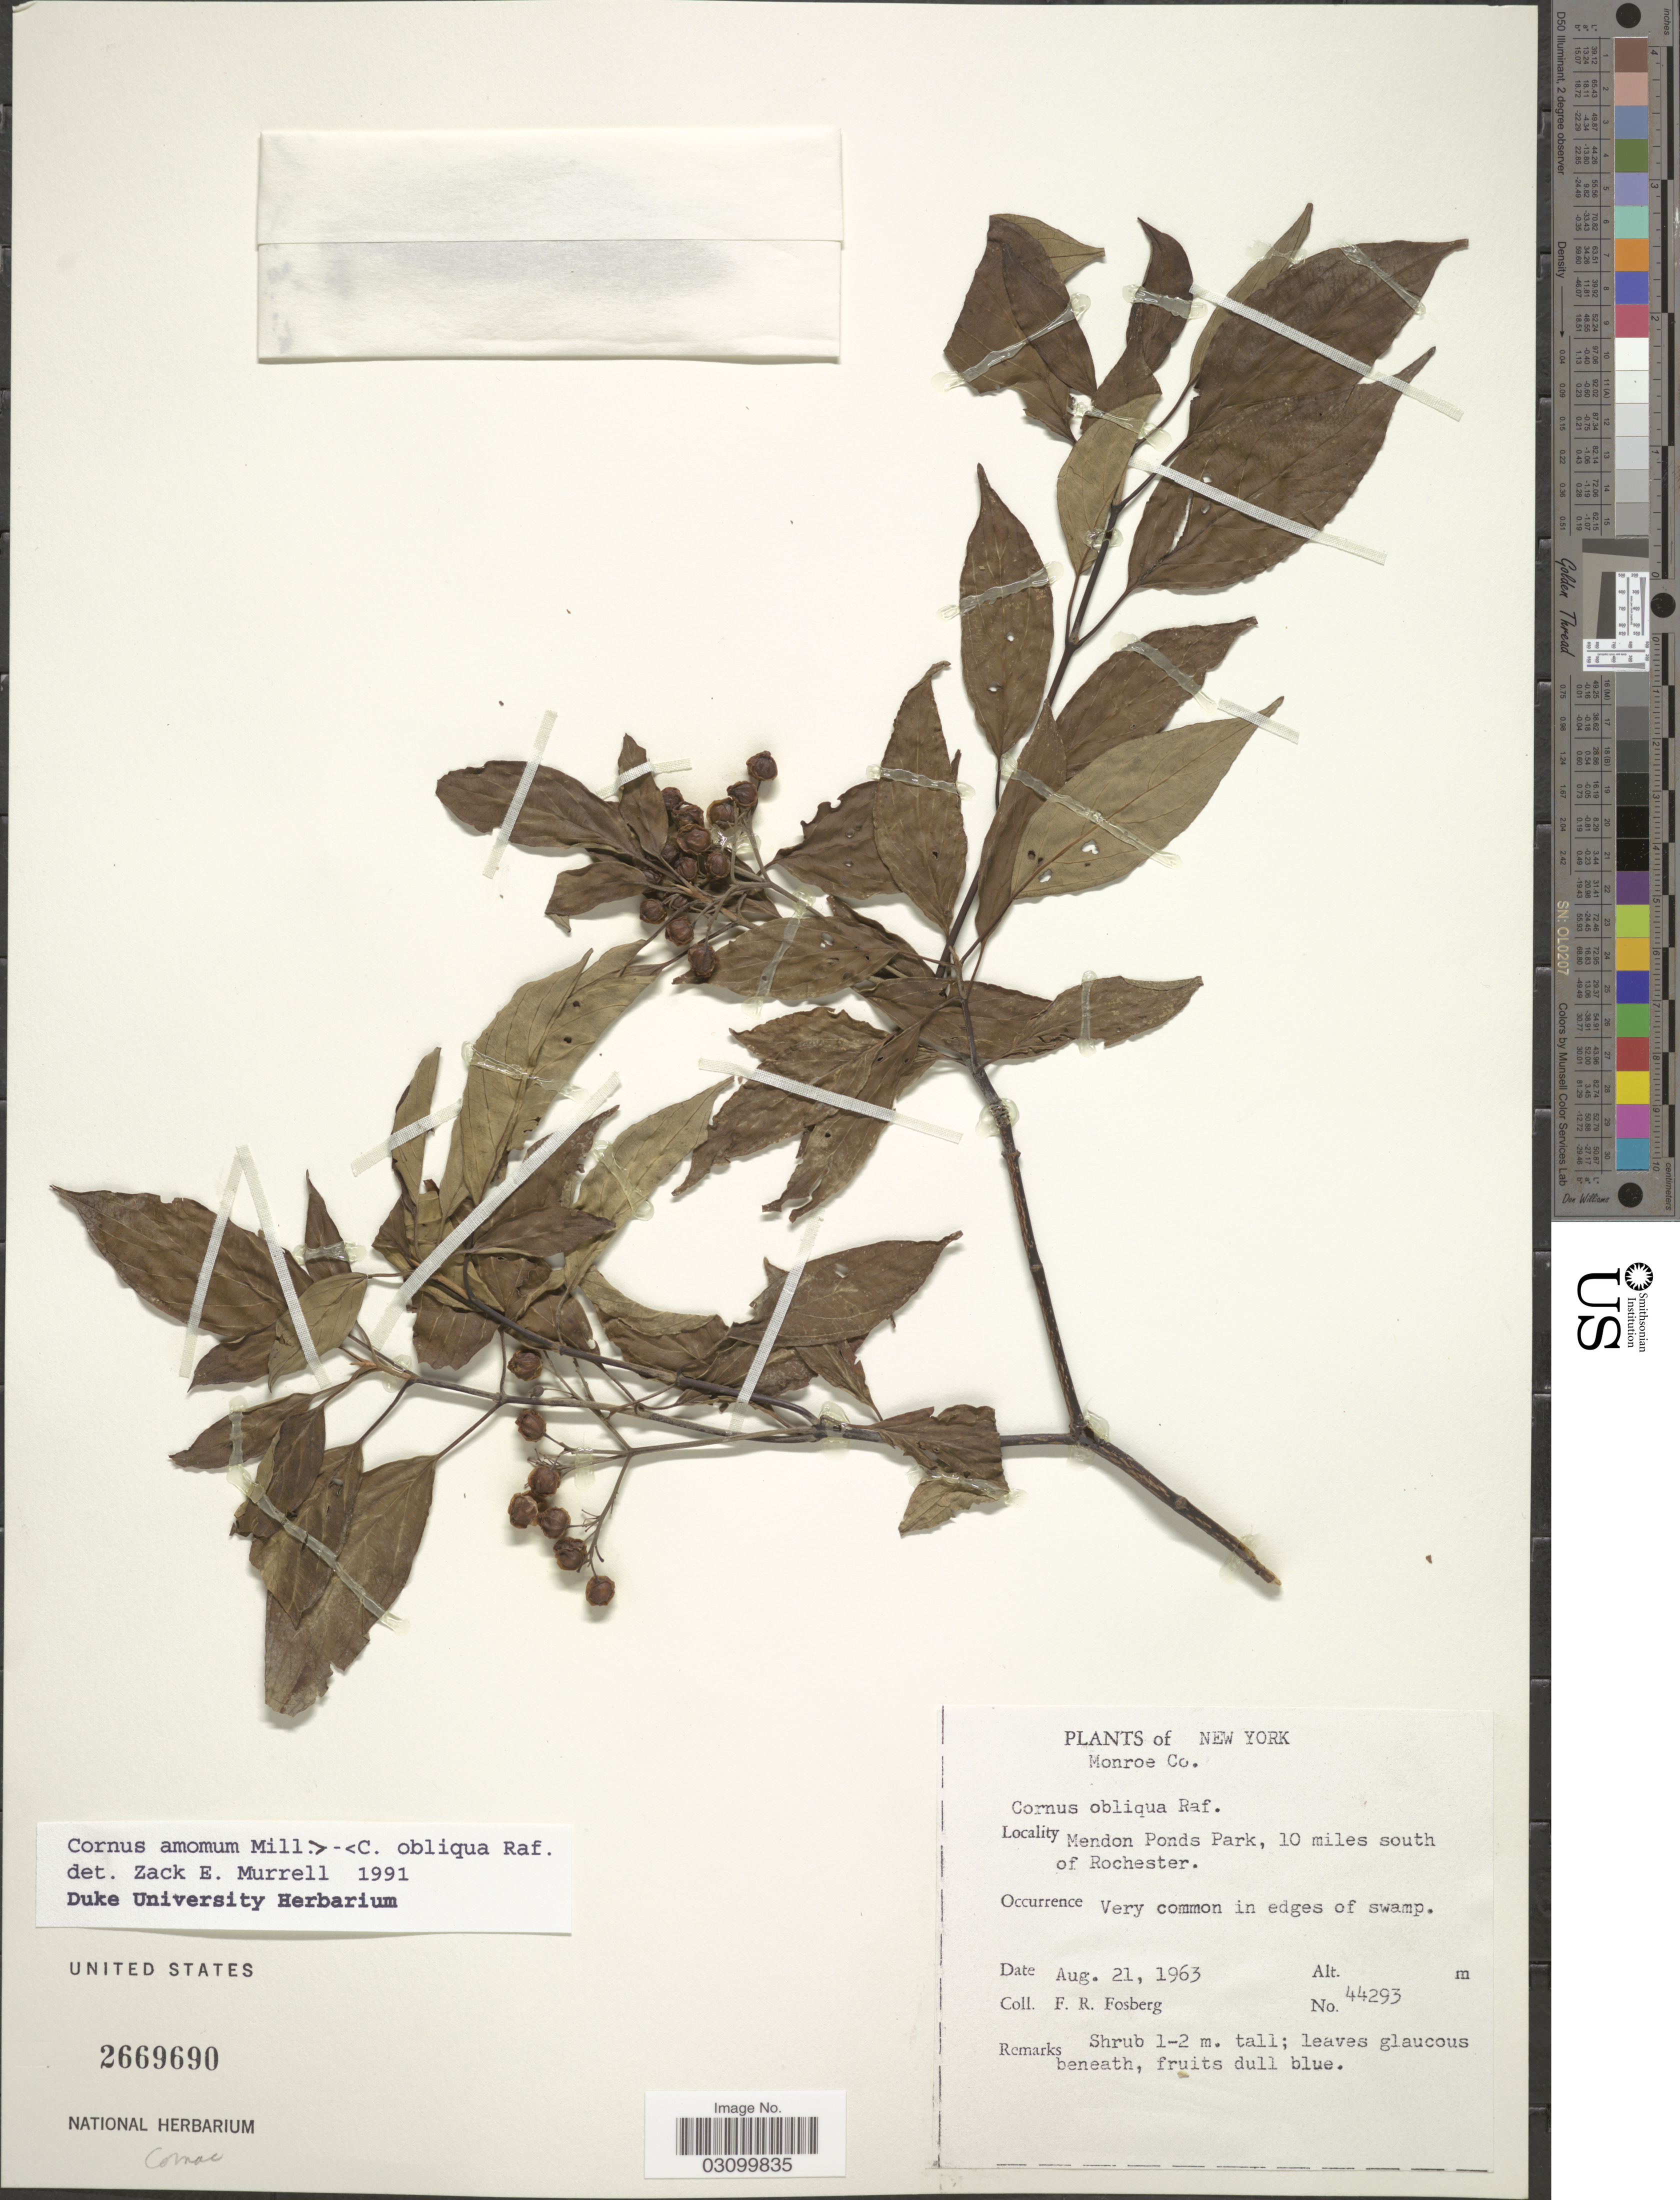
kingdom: Plantae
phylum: Tracheophyta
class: Magnoliopsida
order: Cornales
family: Cornaceae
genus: Cornus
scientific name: Cornus obliqua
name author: Raf.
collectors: F. R. Fosberg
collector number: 44293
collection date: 1963-08-21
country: United States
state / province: New York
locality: Monroe Co. Mendon Ponds Park, 10 miles south of Rochester.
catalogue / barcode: US 2669690